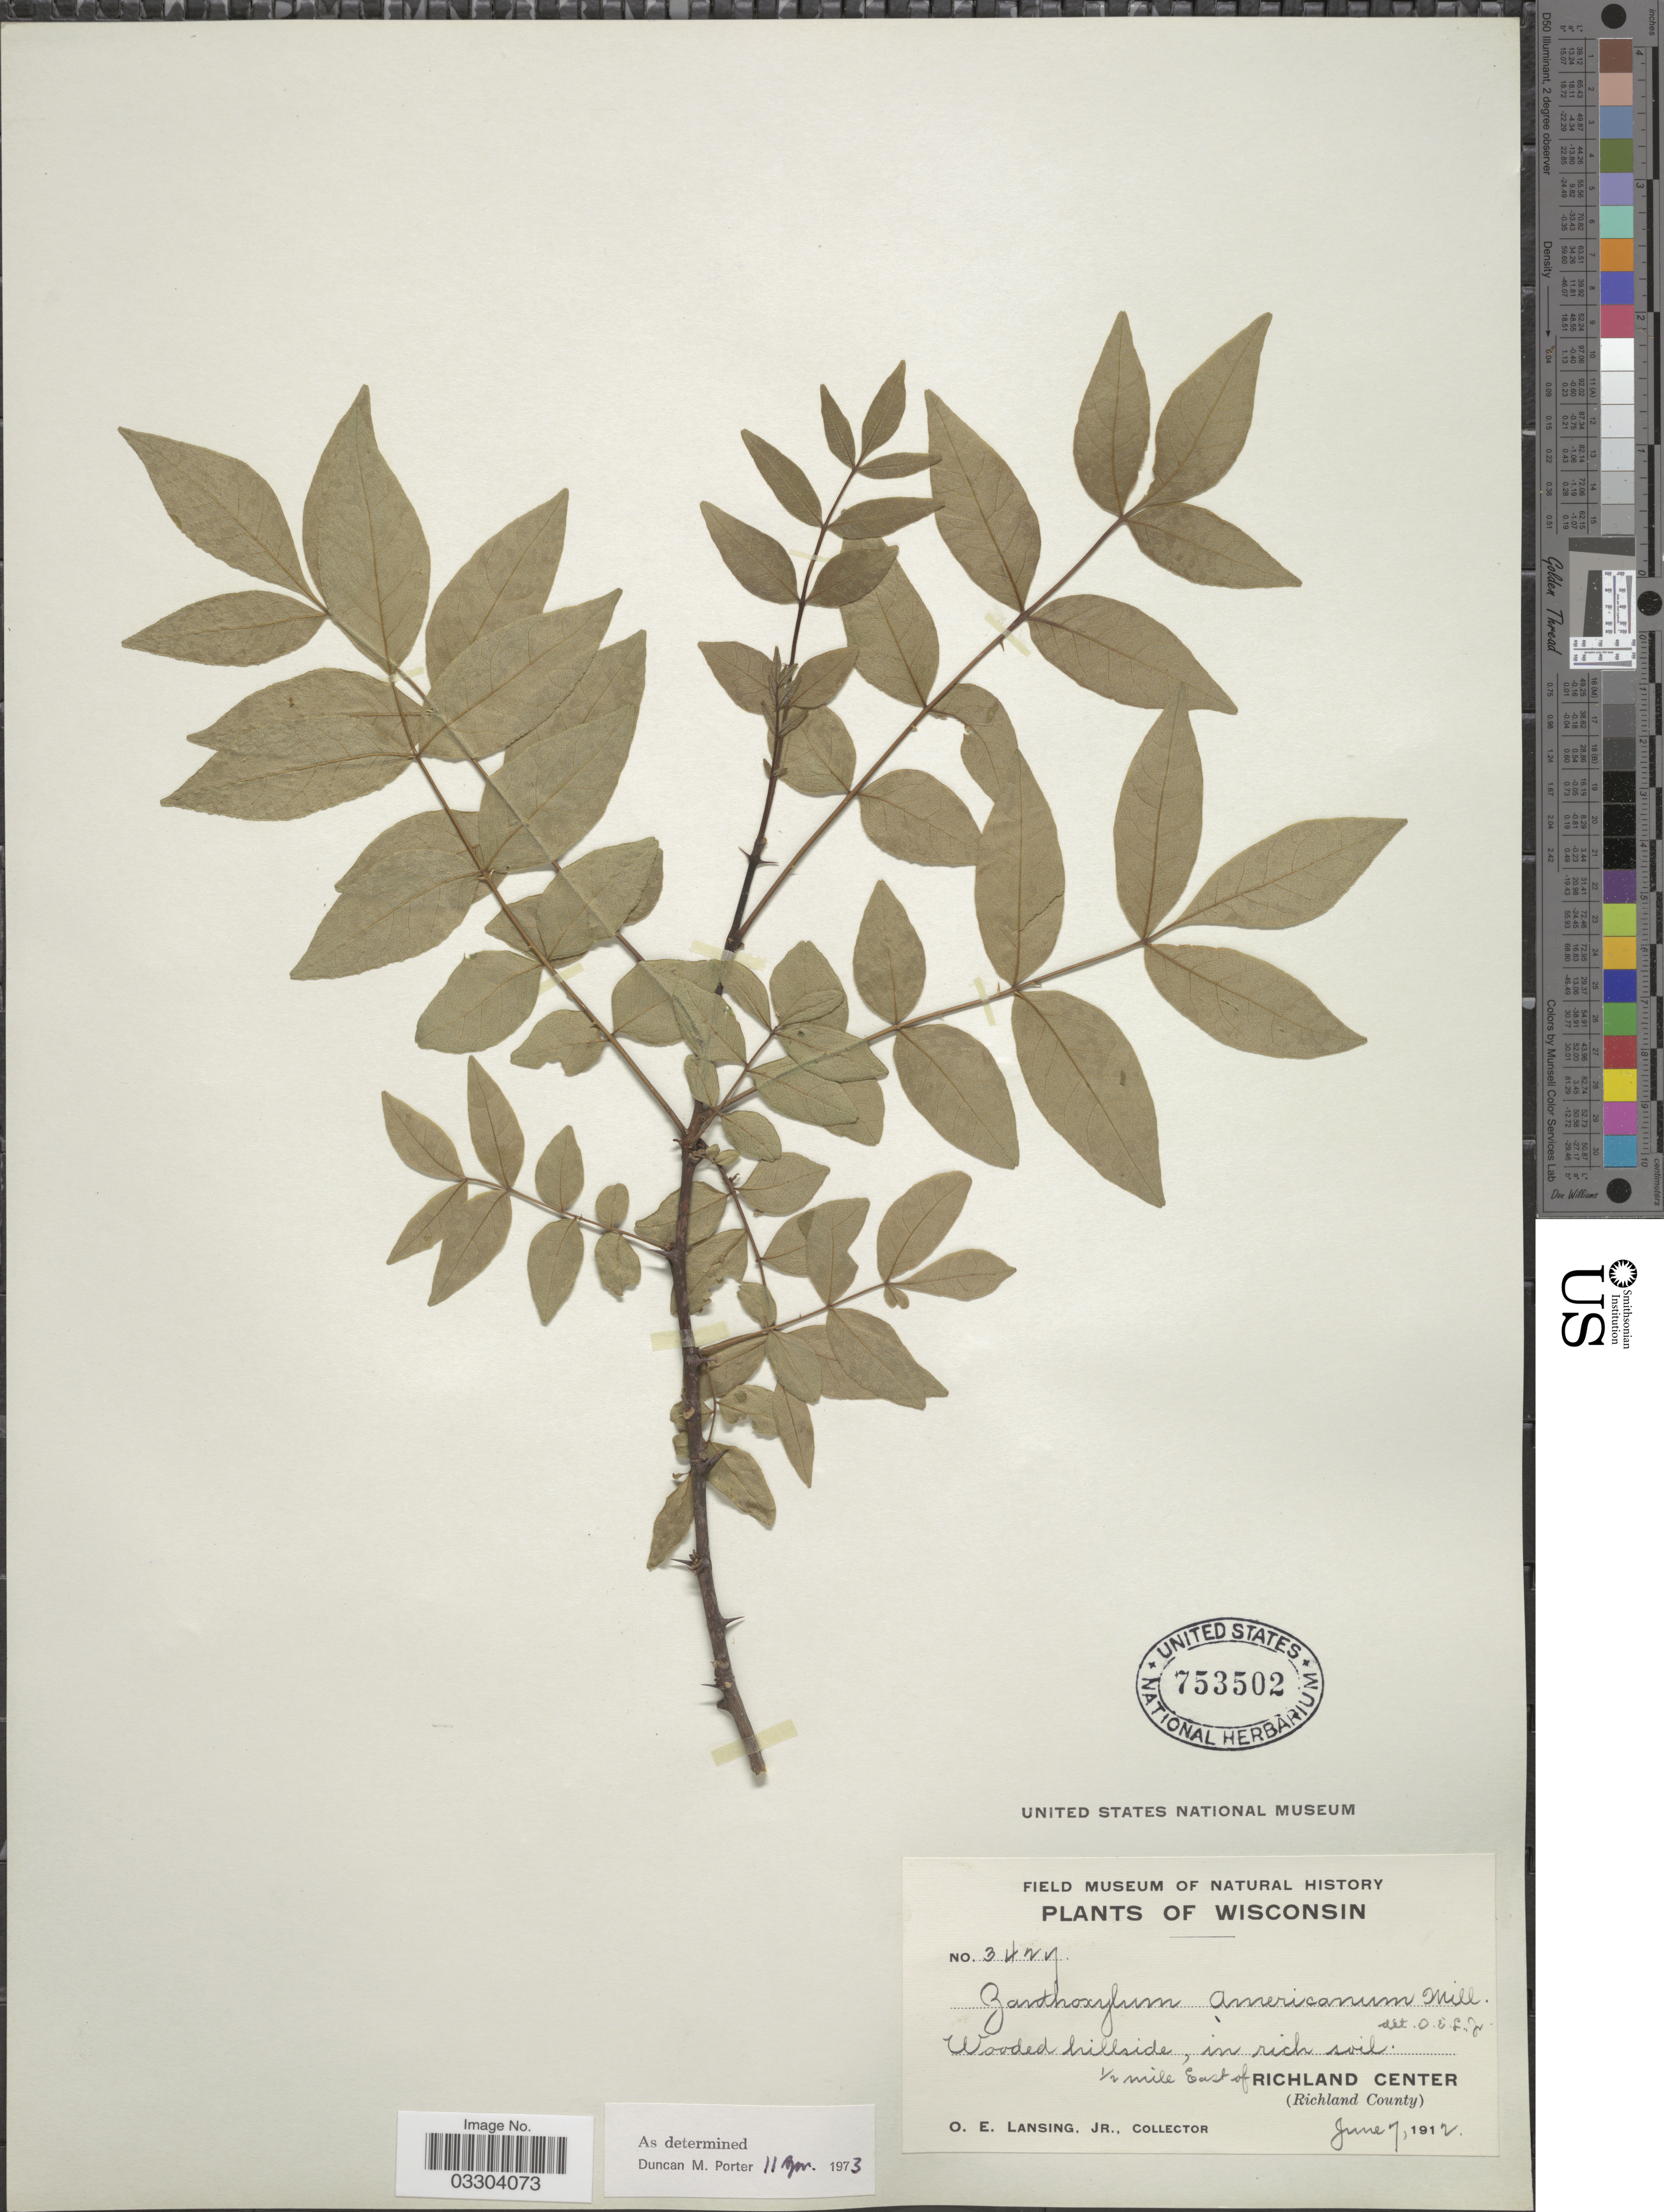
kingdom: Plantae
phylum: Tracheophyta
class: Magnoliopsida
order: Sapindales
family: Rutaceae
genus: Zanthoxylum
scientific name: Zanthoxylum americanum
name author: Mill.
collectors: O. Lansing Jr.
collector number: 3427*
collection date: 1912-06-07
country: United States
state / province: Wisconsin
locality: Wooded hillside, in rich soil. ½ mile East of Richland Center (Richland County).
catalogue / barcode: US 753502